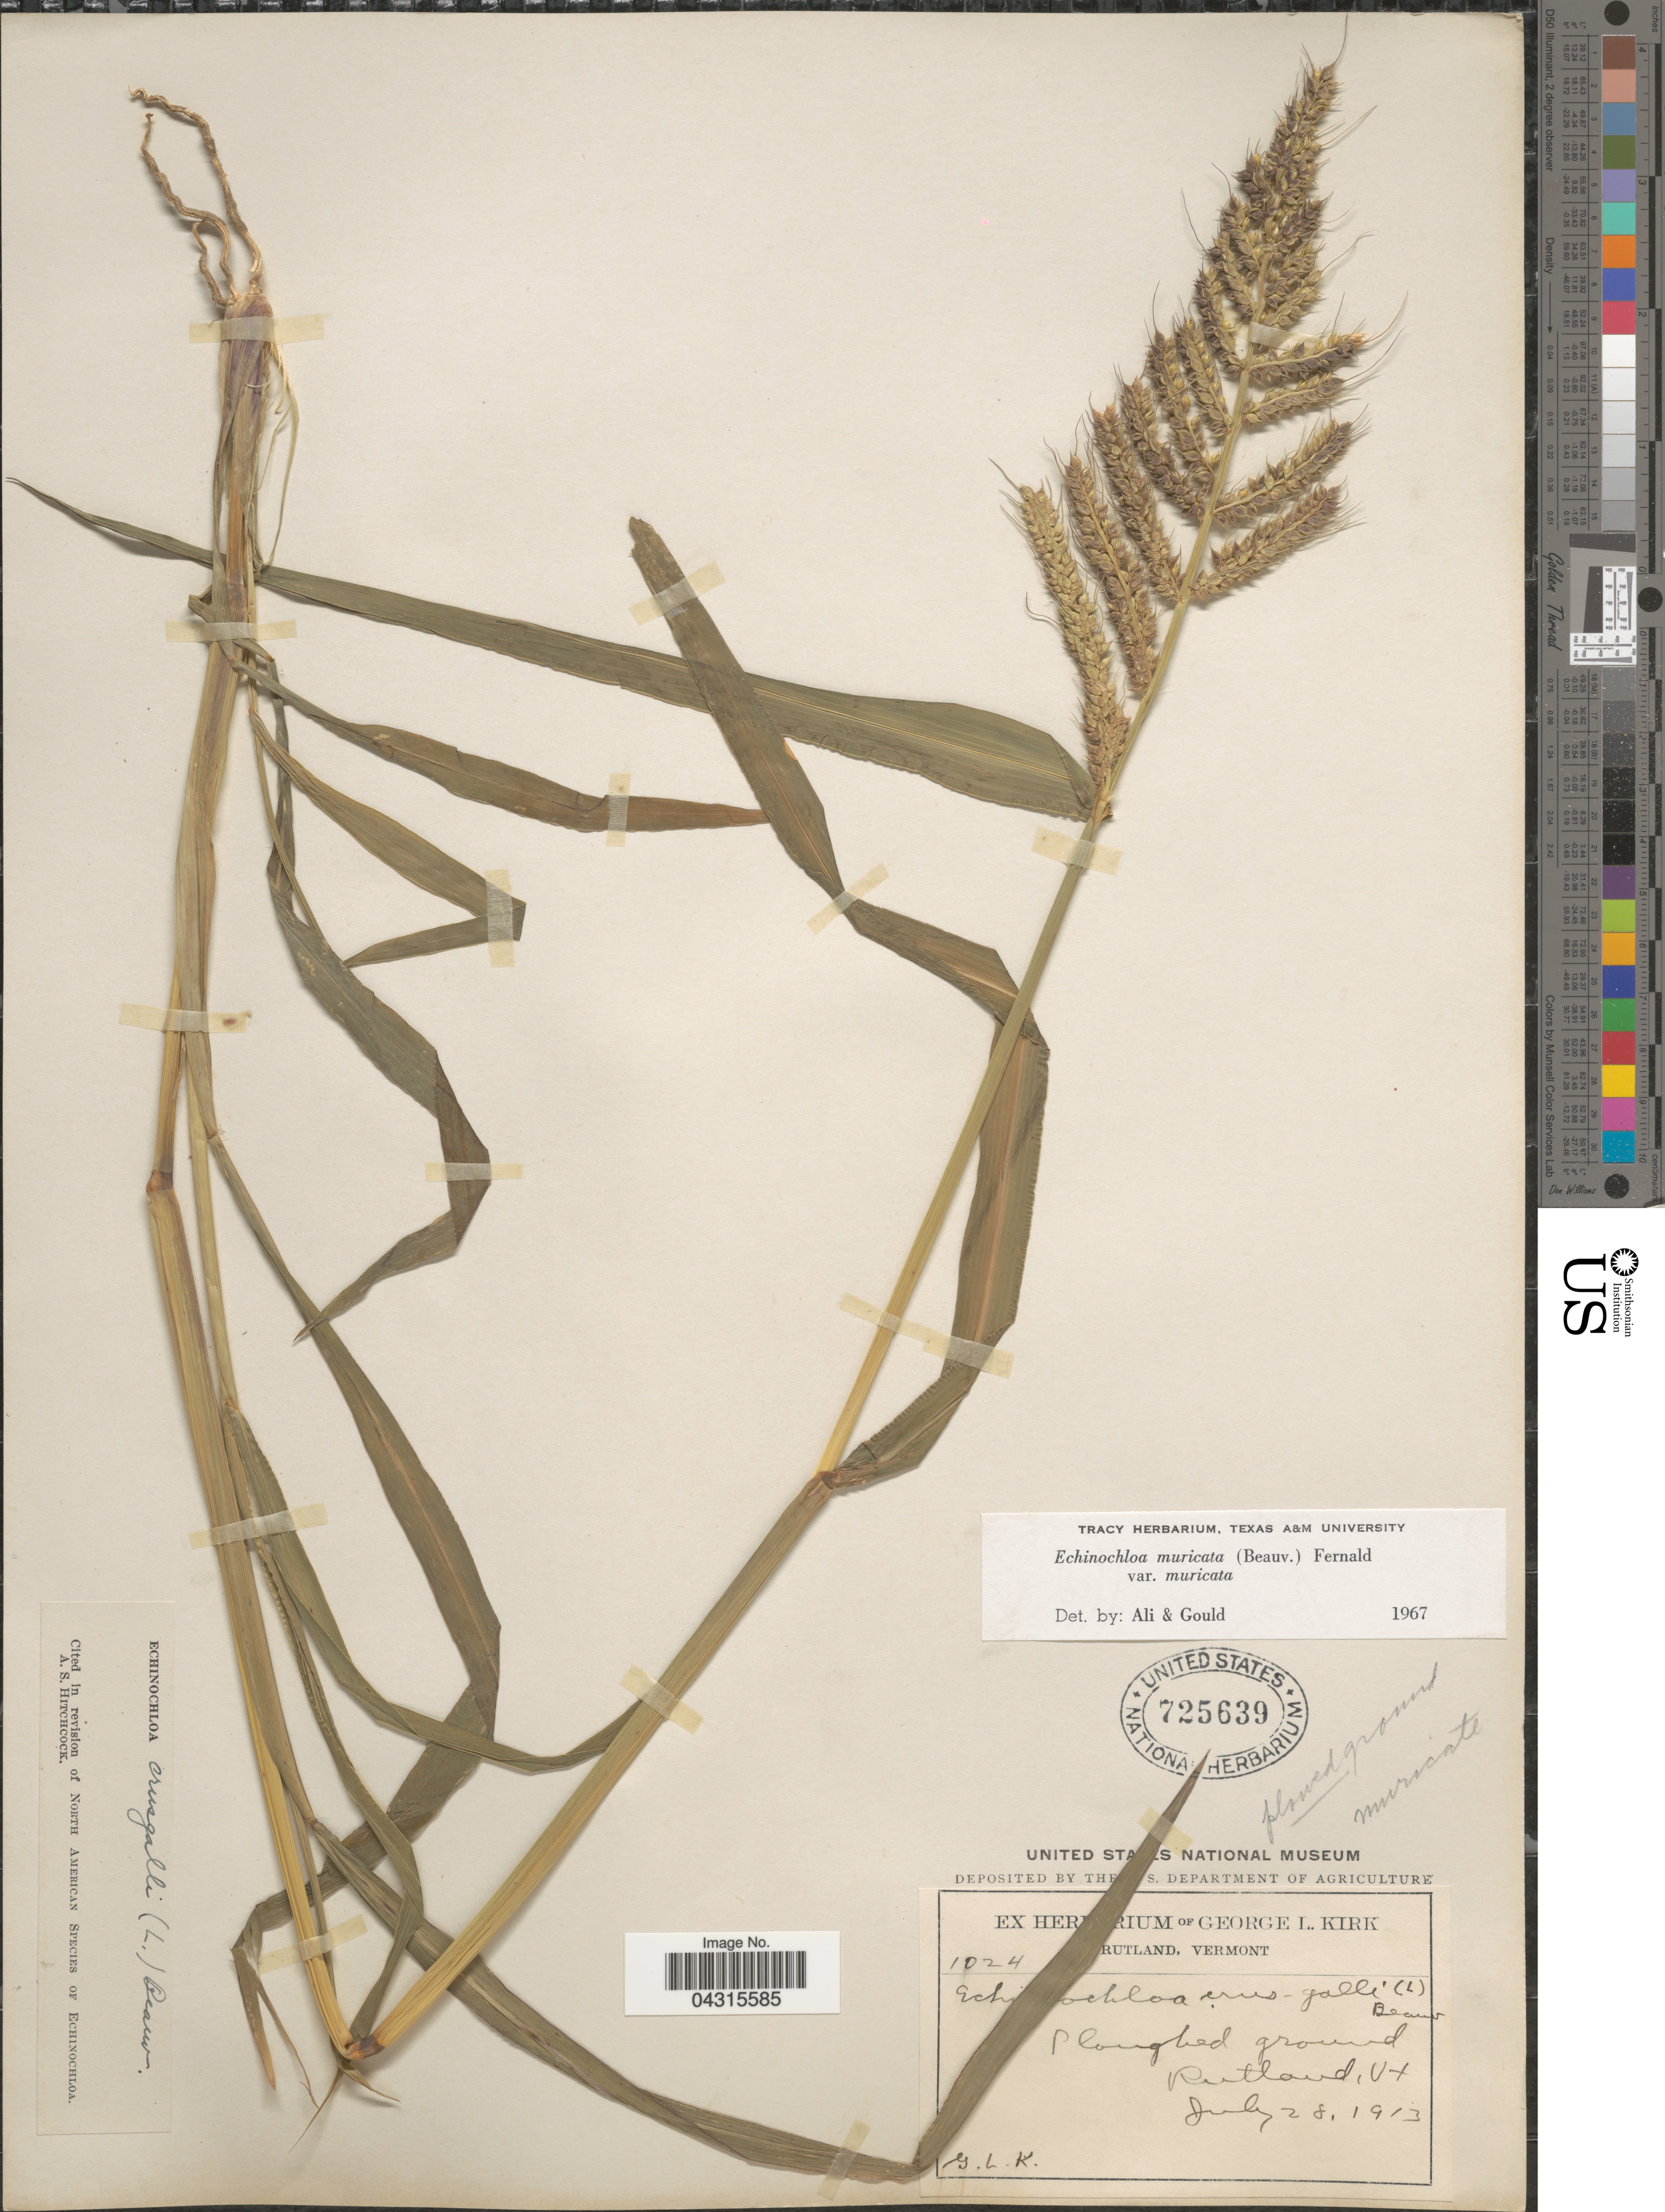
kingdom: Plantae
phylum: Tracheophyta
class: Liliopsida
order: Poales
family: Poaceae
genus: Echinochloa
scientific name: Echinochloa muricata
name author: (P. Beauv.) Fernald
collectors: G. Kirk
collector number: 1024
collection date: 1913-07-28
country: United States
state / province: Vermont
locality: Rutland.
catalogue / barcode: US 725639